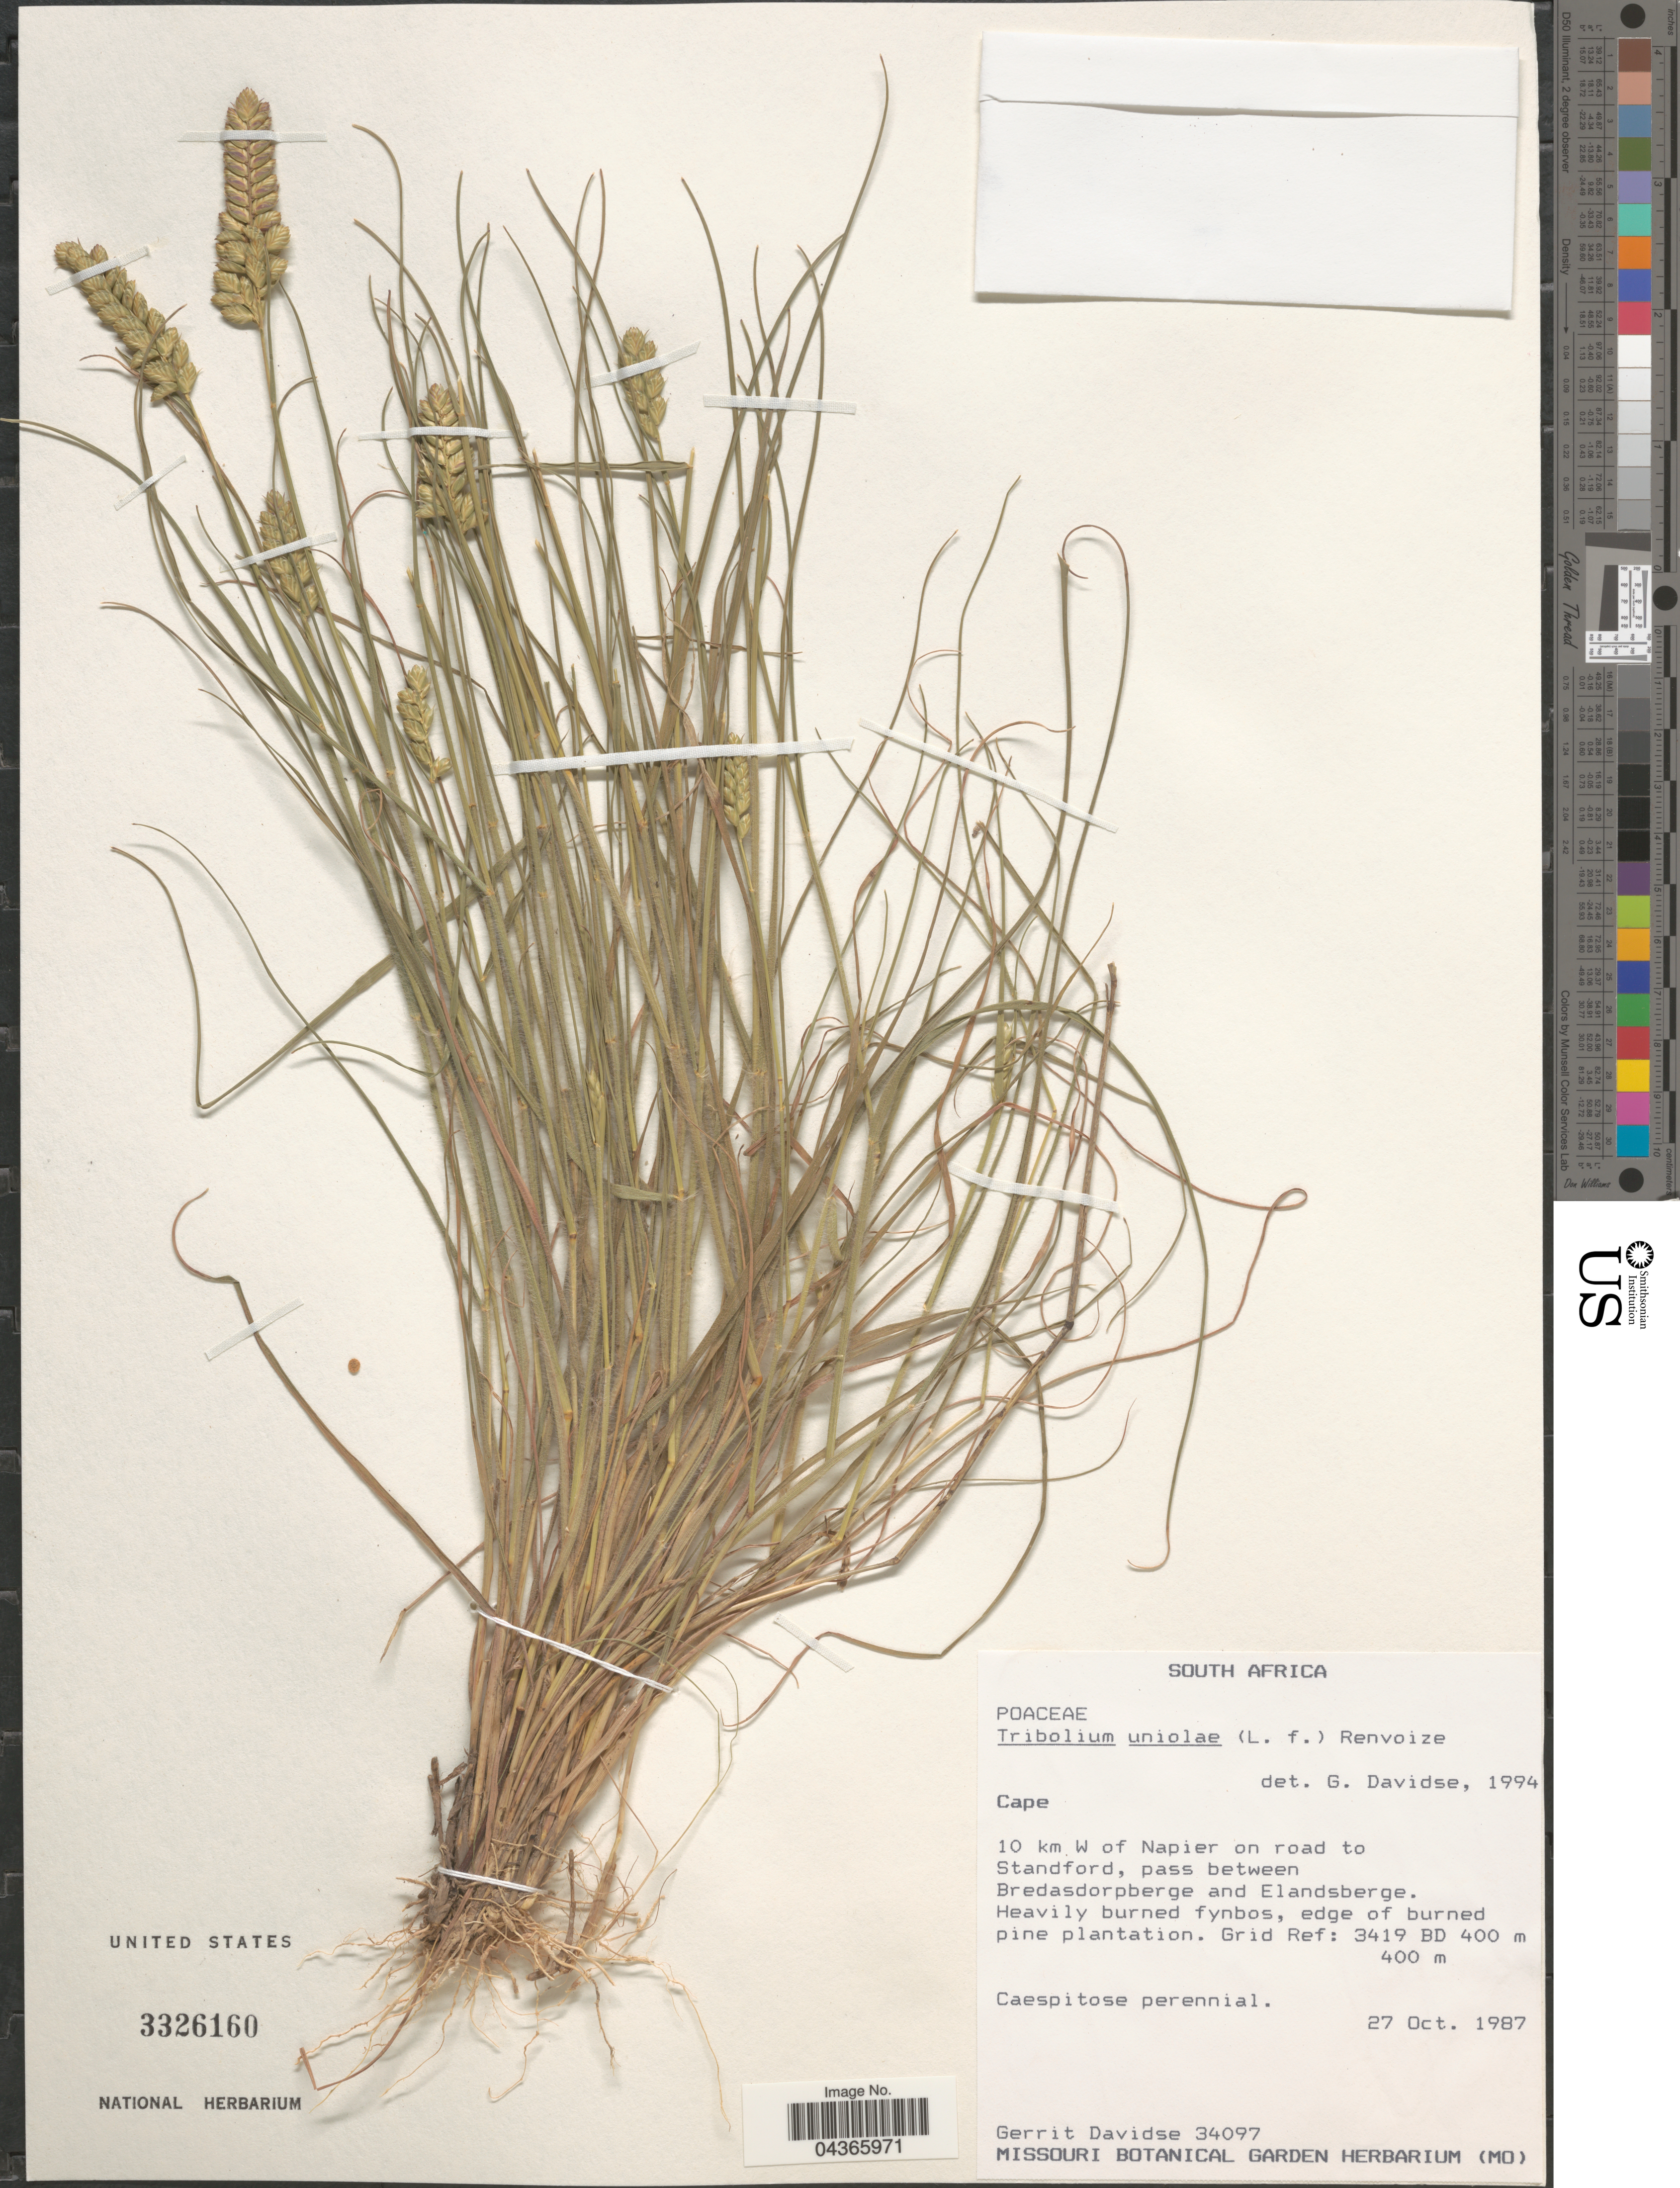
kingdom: Plantae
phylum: Tracheophyta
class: Liliopsida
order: Poales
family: Poaceae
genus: Tribolium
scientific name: Tribolium uniolae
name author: (L. f.) Renvoize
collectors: G. Davidse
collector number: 34097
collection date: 1987-10-27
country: South Africa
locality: Cape. 10 km W of Napier on road to Standford, pass between Bredasdorpberge and Elandsberge. Grid Ref: 3419 BD.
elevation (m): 400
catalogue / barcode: US 3326160